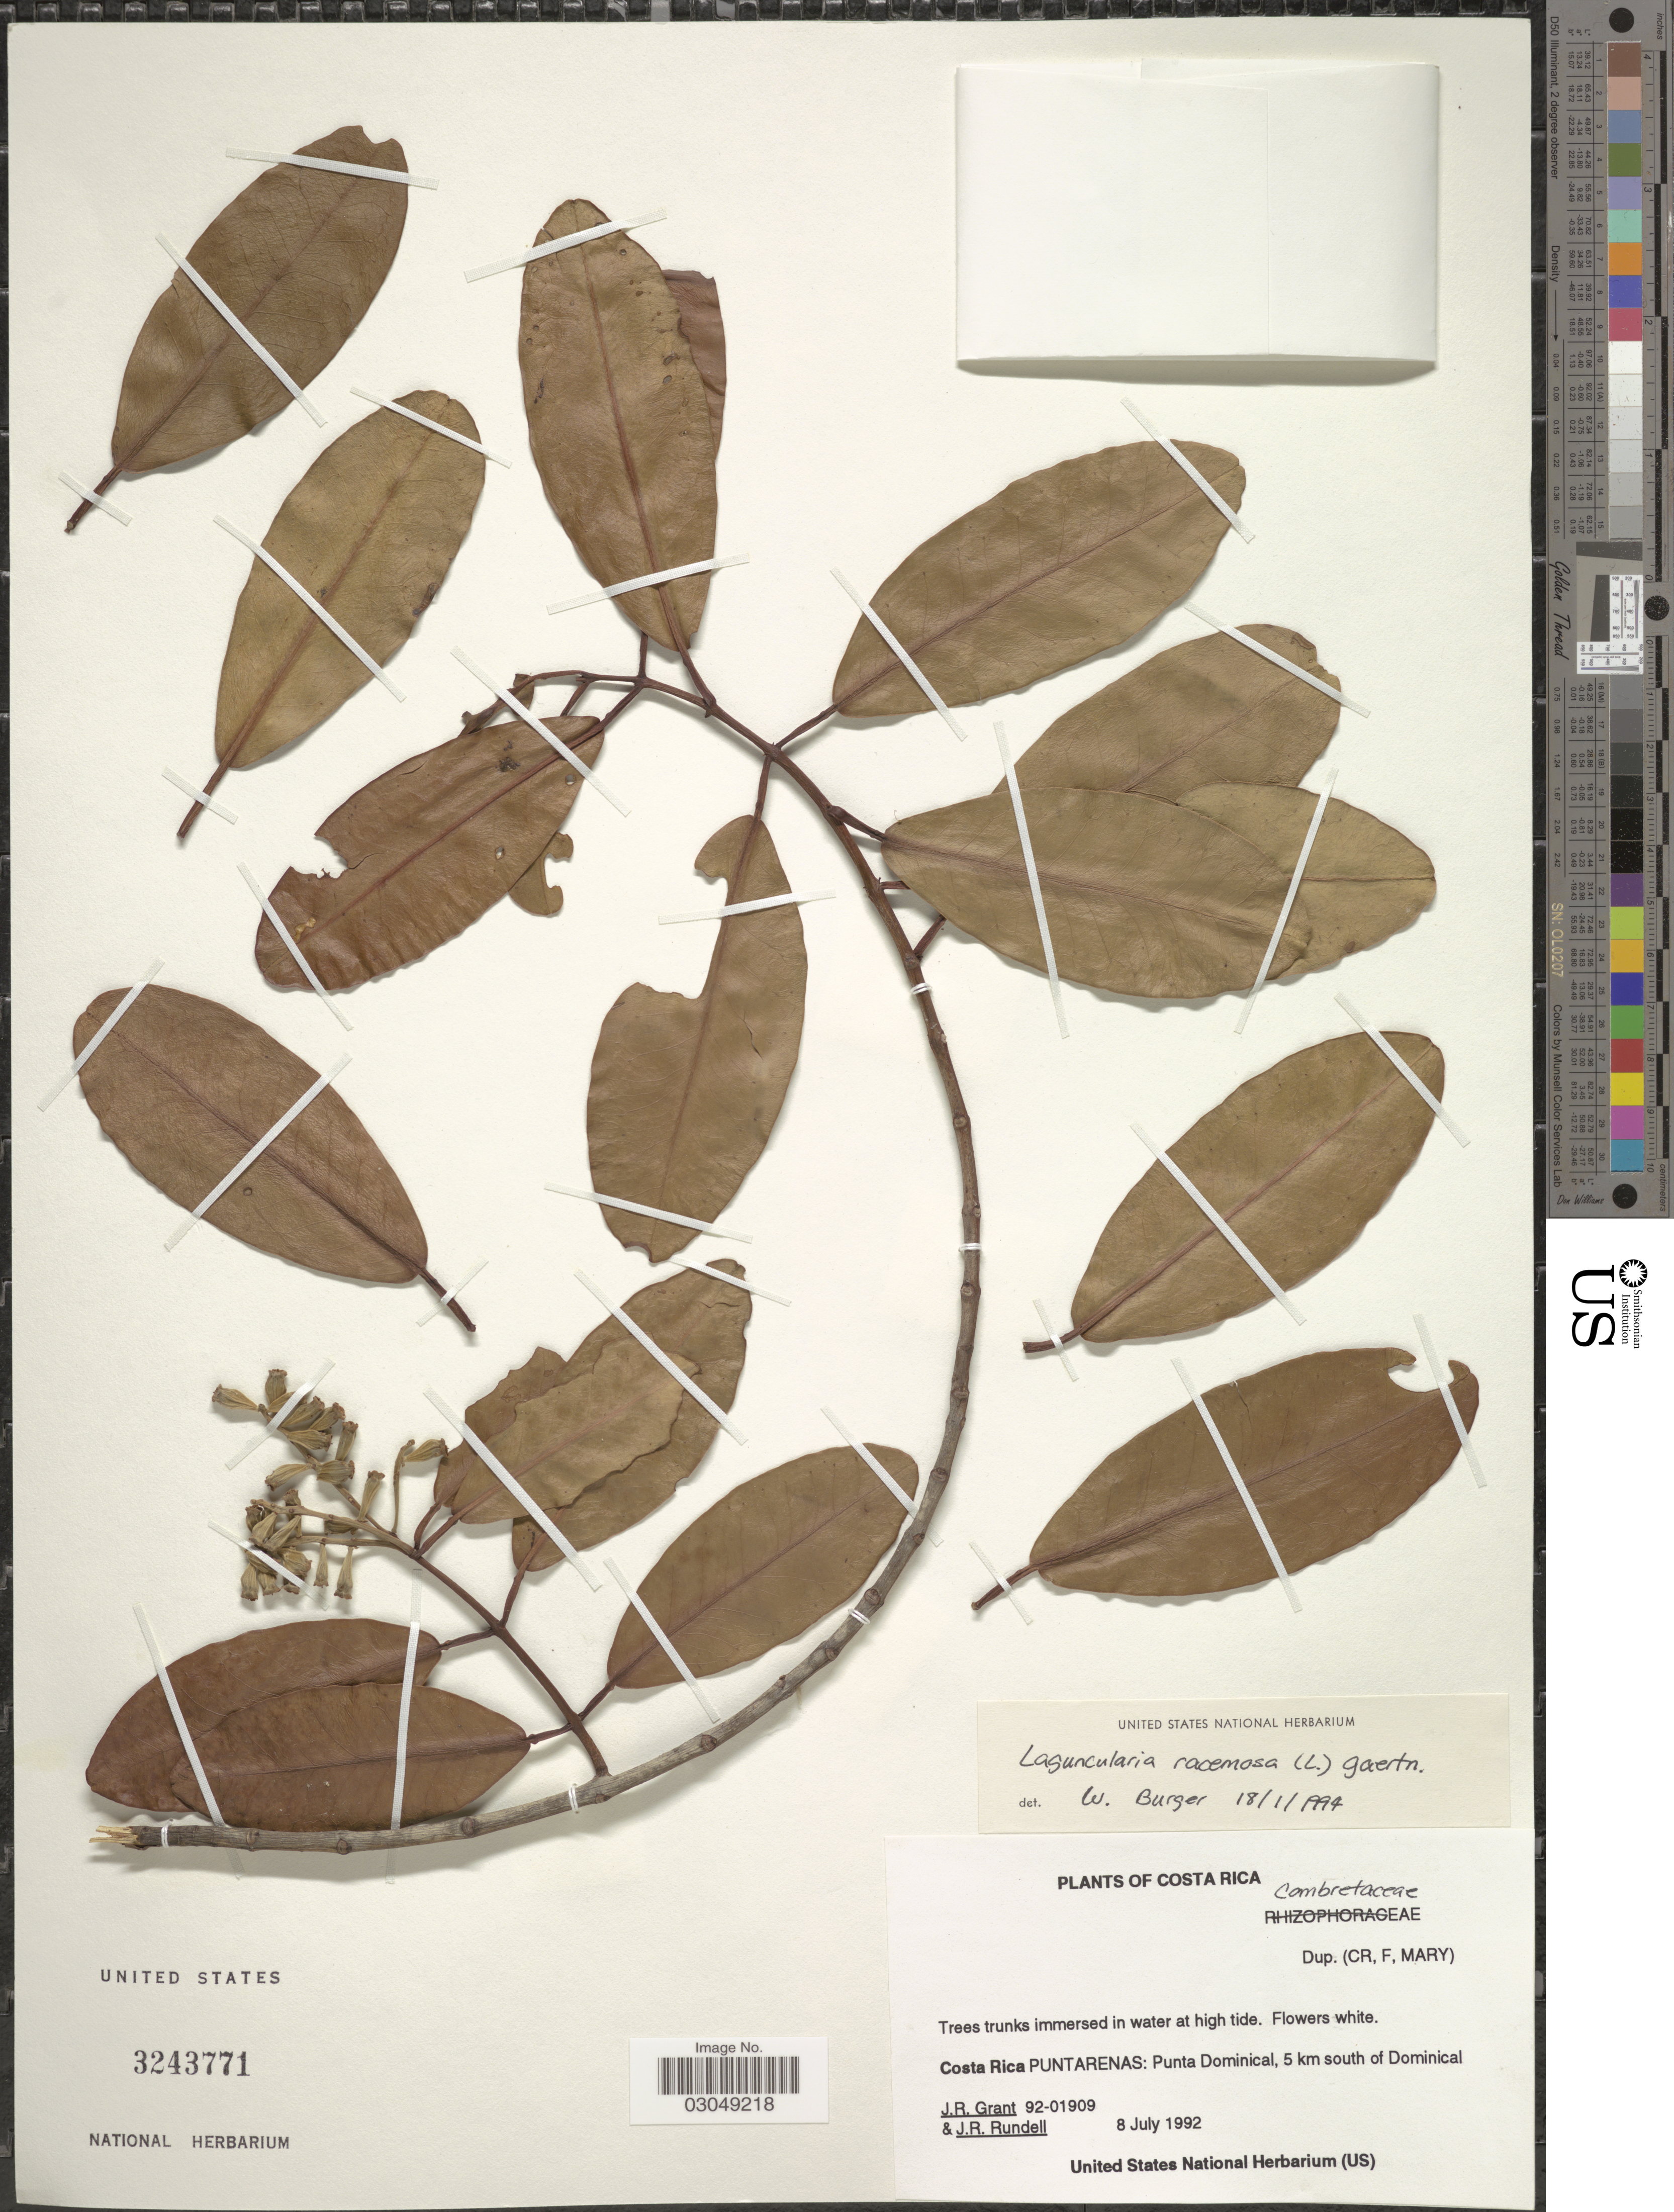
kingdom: Plantae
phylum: Tracheophyta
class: Magnoliopsida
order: Myrtales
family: Combretaceae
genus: Laguncularia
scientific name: Laguncularia racemosa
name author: (L.) C.F. Gaertn.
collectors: J. Grant & J. R. Rundell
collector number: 92-01909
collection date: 1992-07-08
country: Costa Rica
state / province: Puntarenas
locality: Punta Dominical, 5 km south of Dominical.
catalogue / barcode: US 3243771